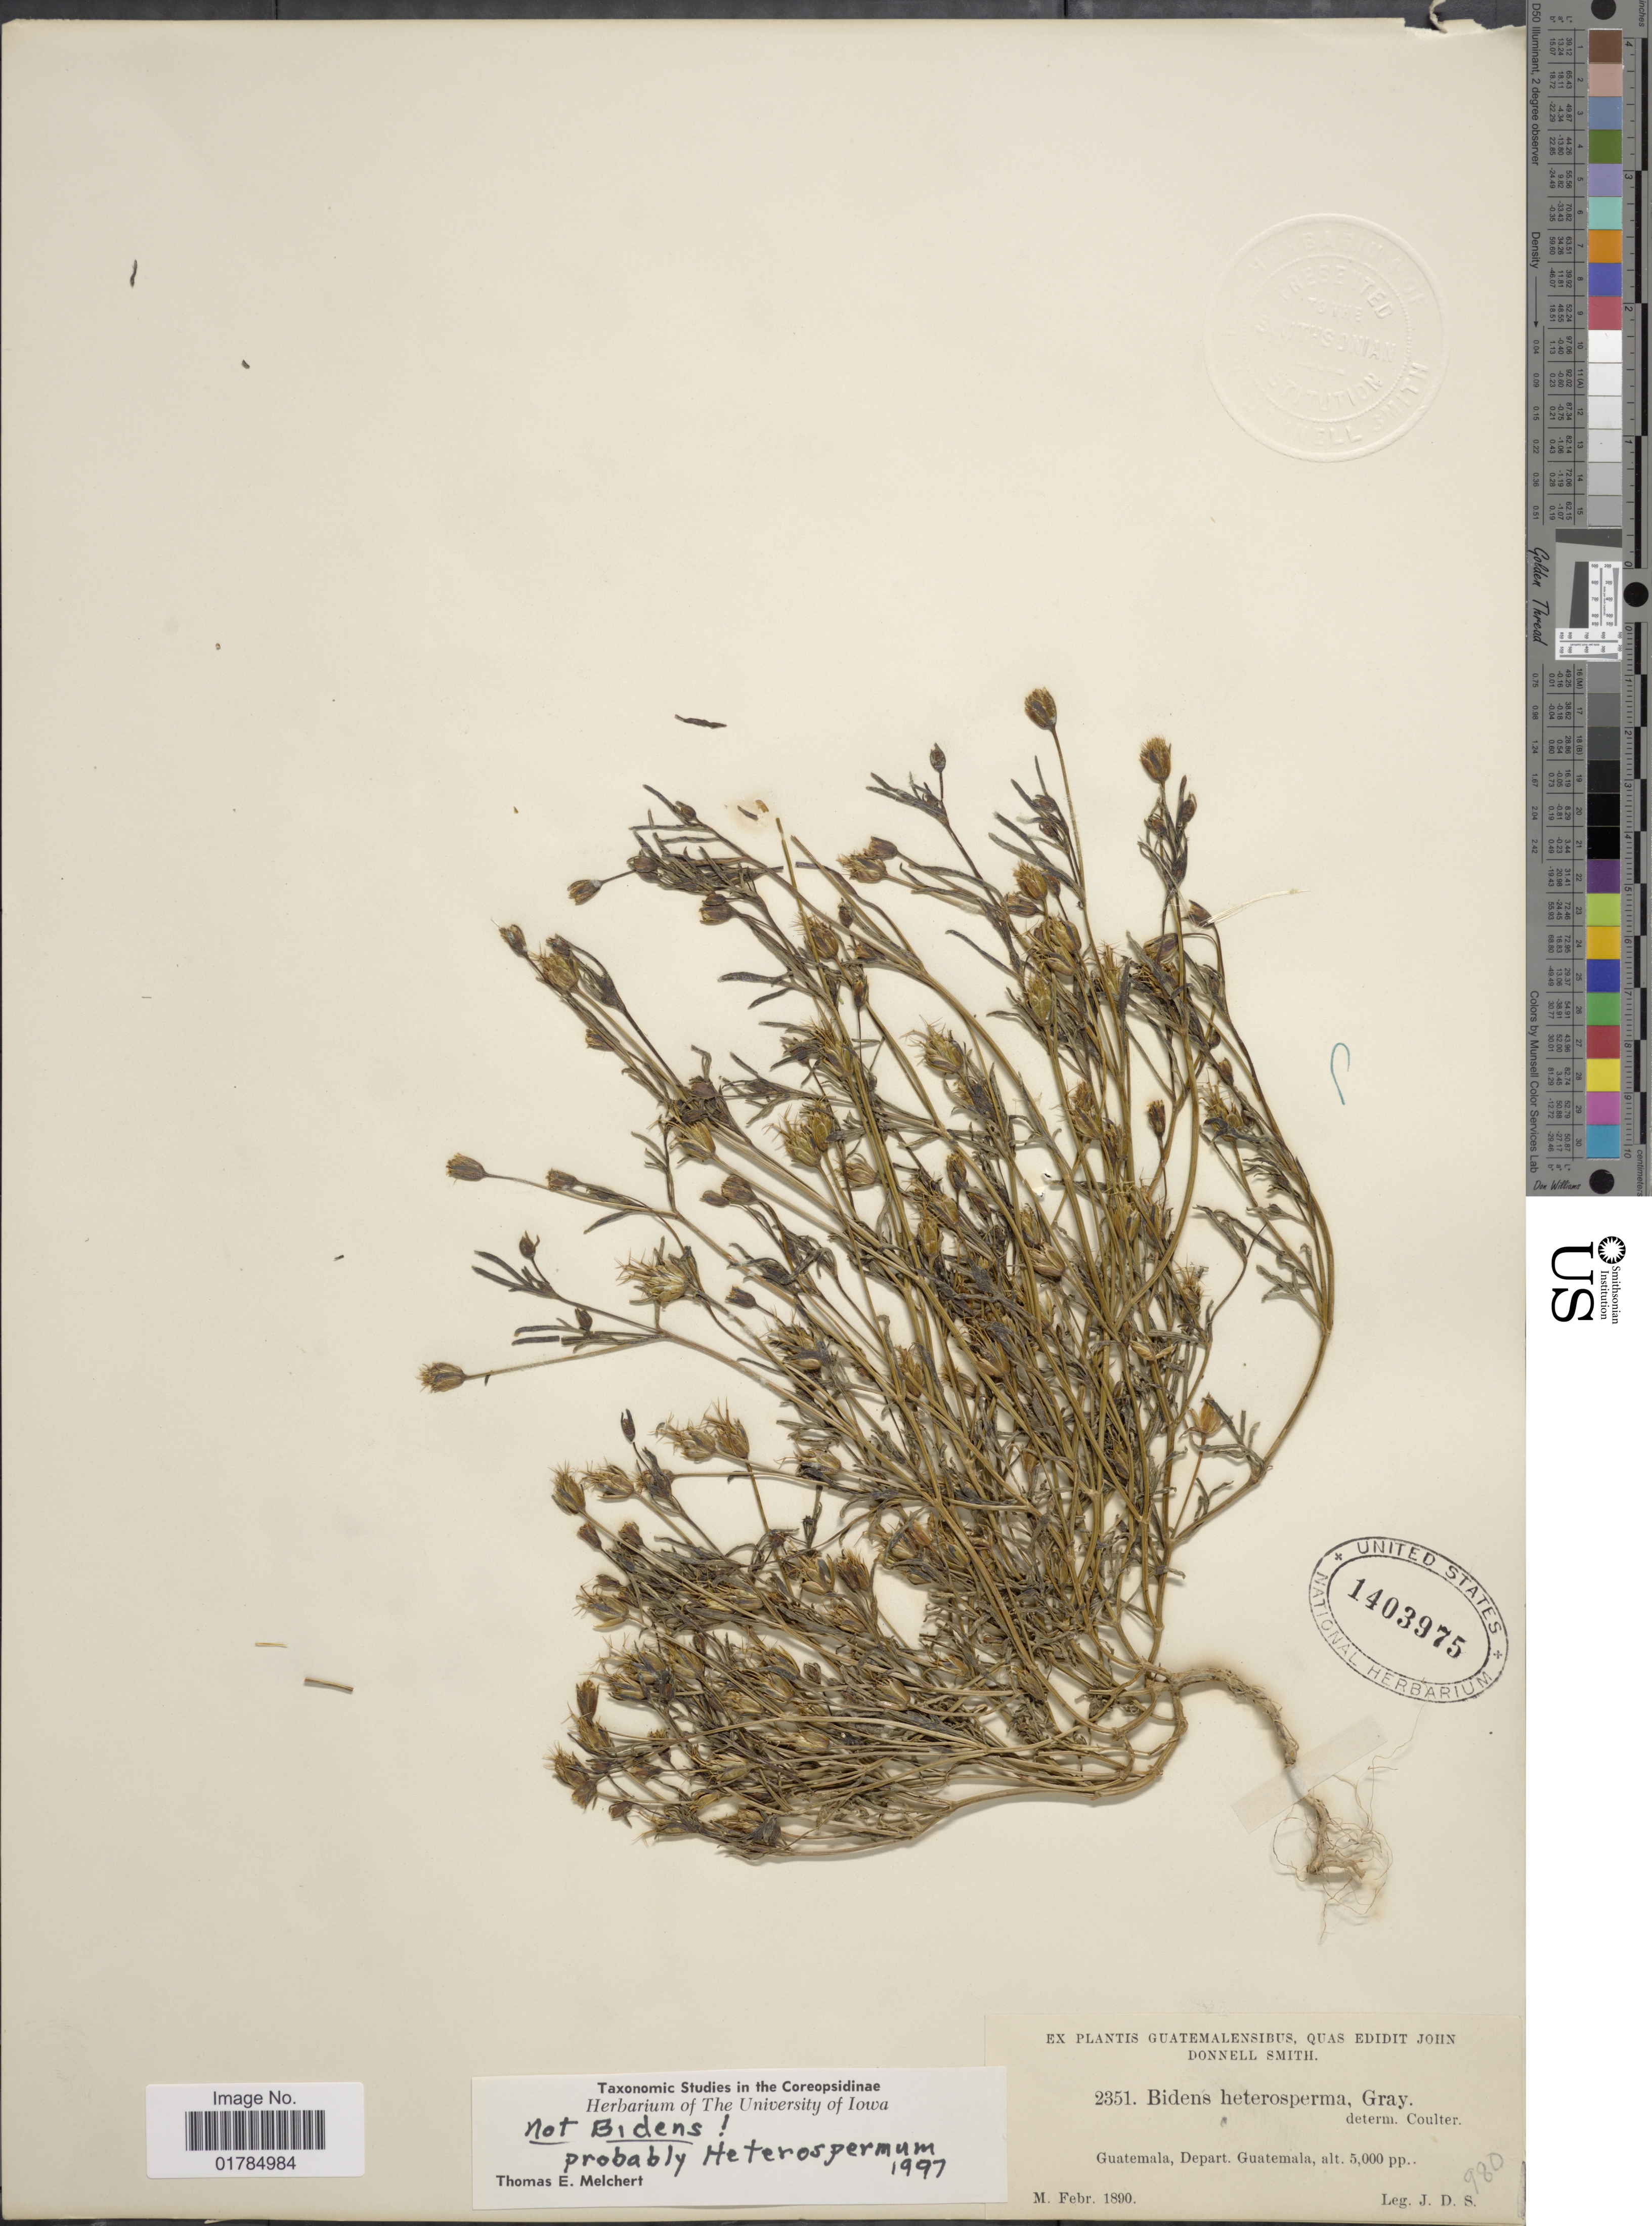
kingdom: Plantae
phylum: Tracheophyta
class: Magnoliopsida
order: Asterales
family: Asteraceae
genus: Heterosperma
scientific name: Heterosperma sp.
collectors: J. Donnell Smith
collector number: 2351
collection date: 1890-02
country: Guatemala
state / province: Guatemala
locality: Guatemala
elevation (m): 1524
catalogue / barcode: US 1403975